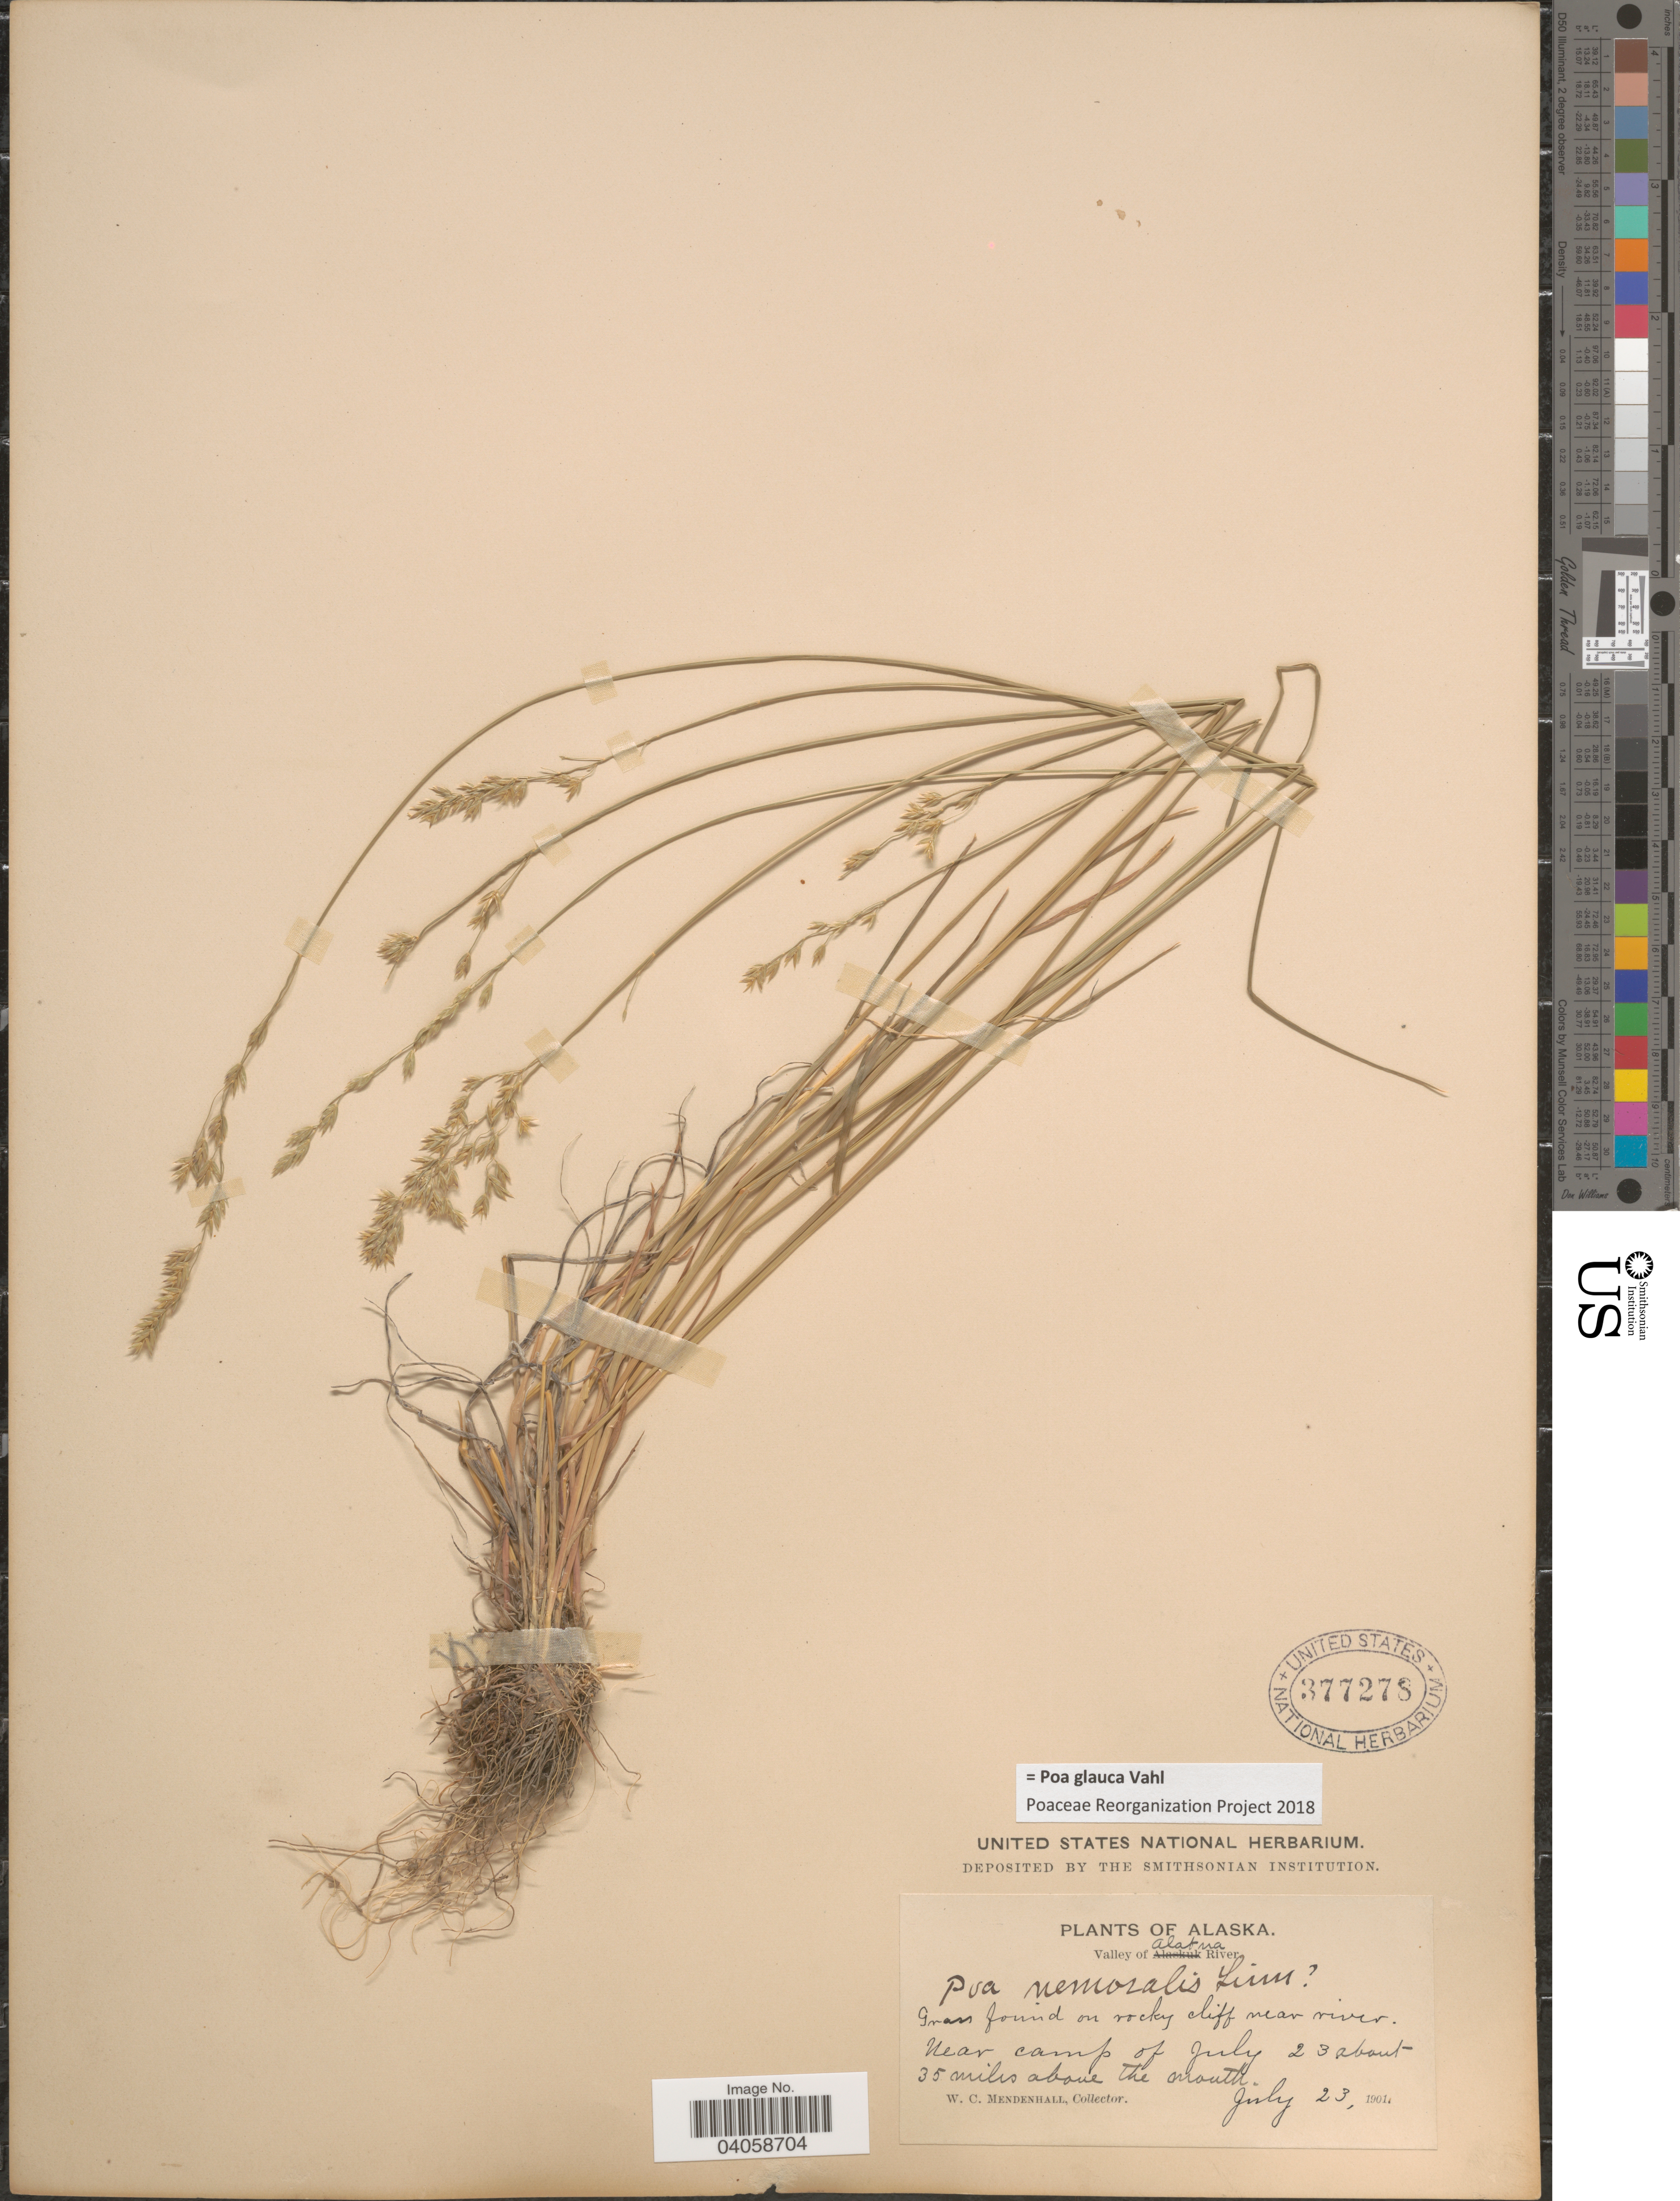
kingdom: Plantae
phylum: Tracheophyta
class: Liliopsida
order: Poales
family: Poaceae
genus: Poa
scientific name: Poa glauca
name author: Vahl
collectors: W. Mendenhall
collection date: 1901-07-23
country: United States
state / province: Alaska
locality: Valley of Alatna River. On rocky cliff near river. Near camp of July 23 about 35 miles above the mouth.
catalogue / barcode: US 377278